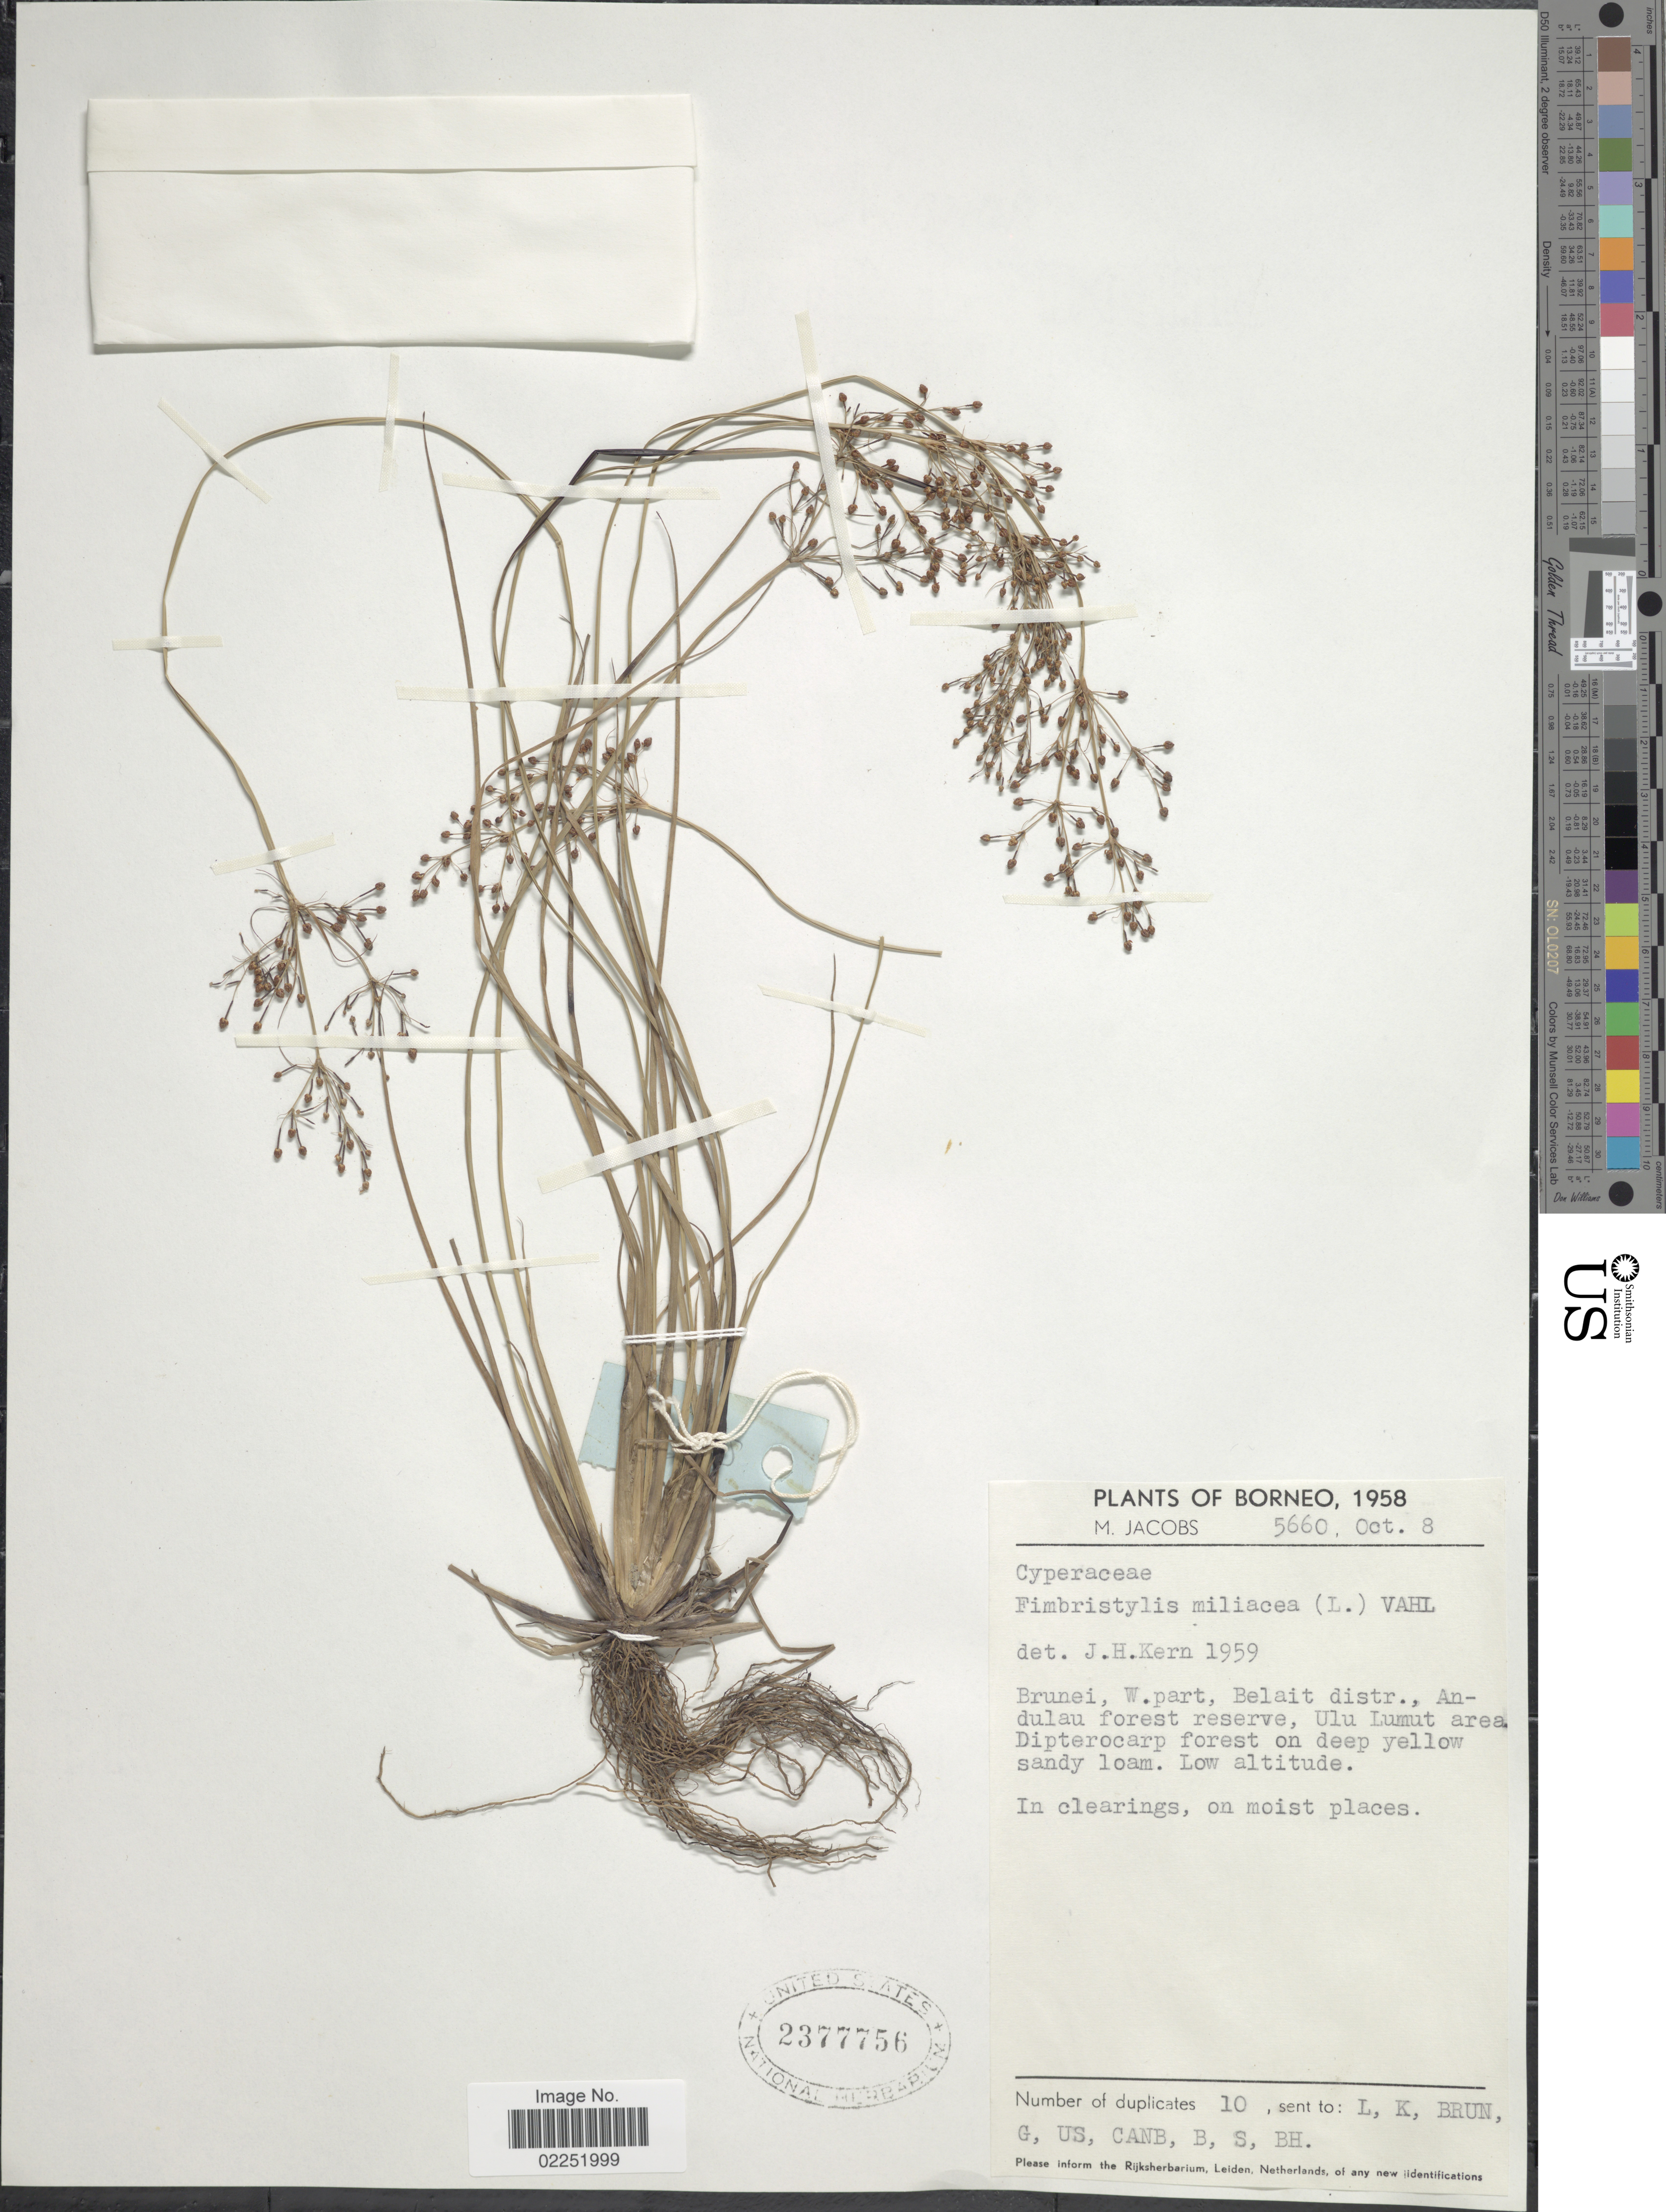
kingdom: Plantae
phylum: Tracheophyta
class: Liliopsida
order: Poales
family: Cyperaceae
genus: Fimbristylis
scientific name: Fimbristylis littoralis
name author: Gaudich.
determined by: Strong, M. T., (US), Smithsonian Institution - National Museum of Natural History (UNITED STATES)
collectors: M. Jacobs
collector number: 5660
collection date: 1958-10-08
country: Brunei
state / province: Belait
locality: Borneo, W. part, Belait distr., Andulau forest reserve, Ulu Lumut area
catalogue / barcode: US 2377756